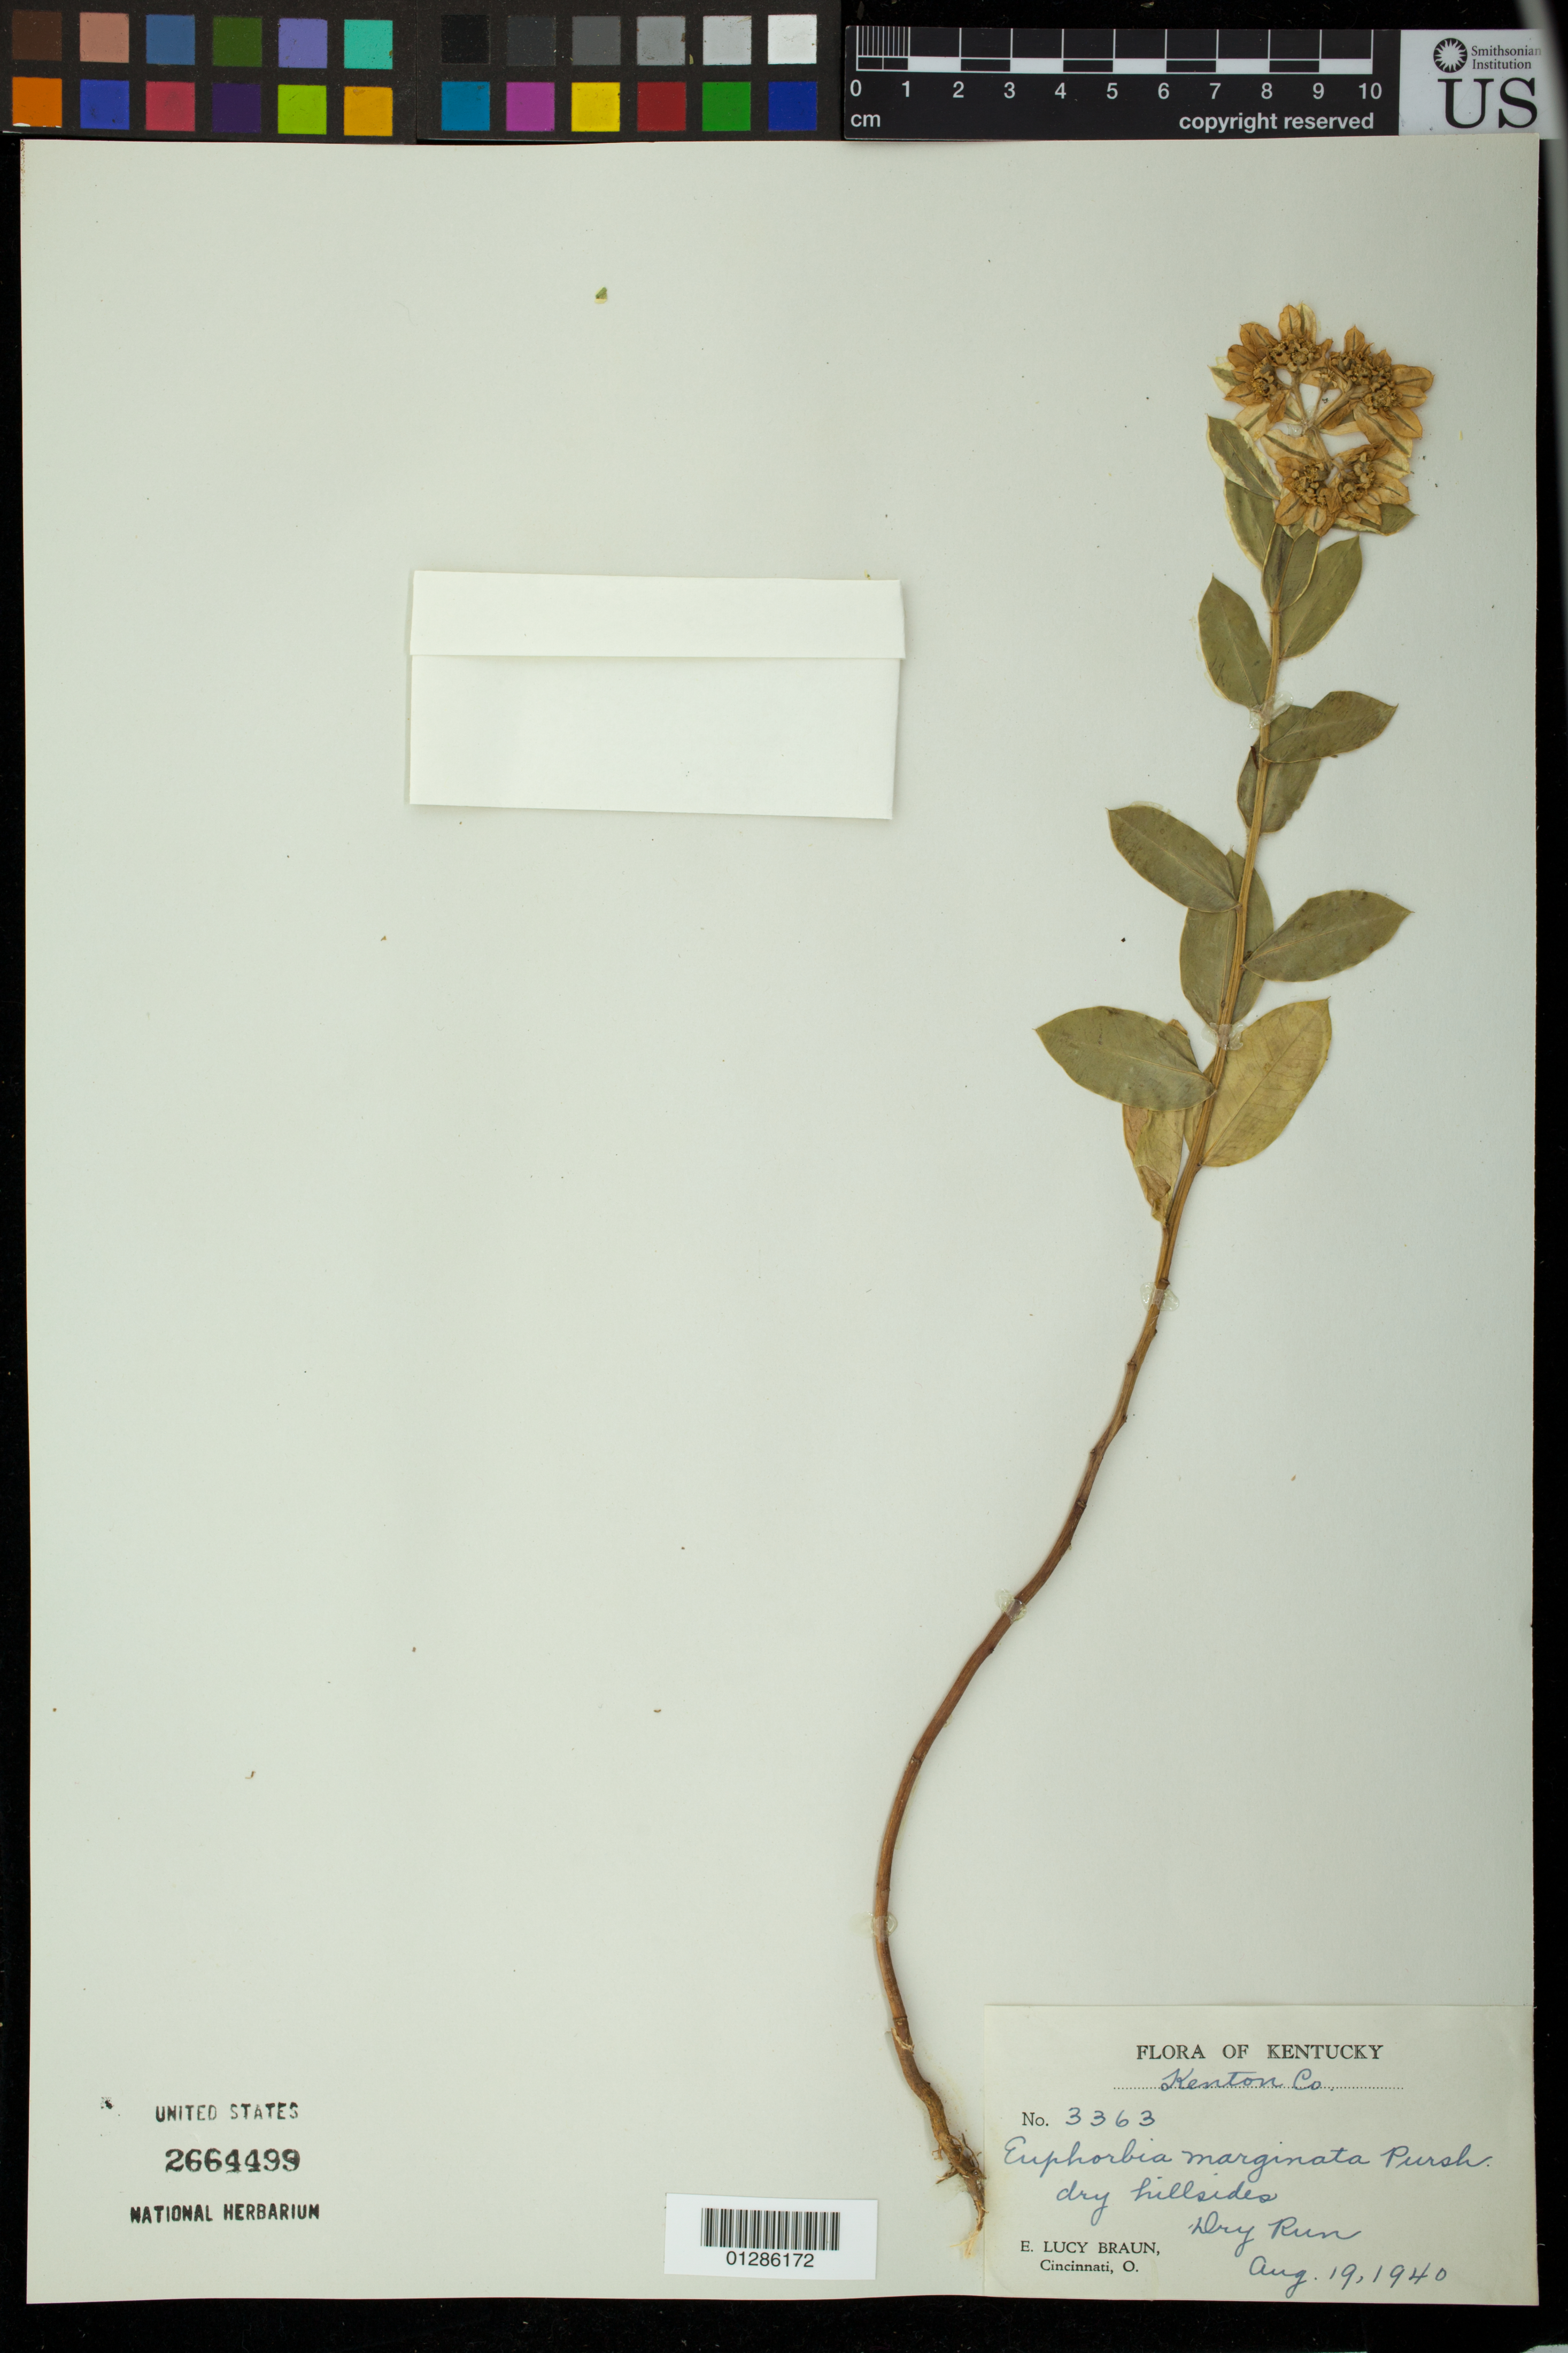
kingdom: Plantae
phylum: Tracheophyta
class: Magnoliopsida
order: Malpighiales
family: Euphorbiaceae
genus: Euphorbia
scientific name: Euphorbia marginata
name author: Pursh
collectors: E. L. Braun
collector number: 3363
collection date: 1940-08-19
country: United States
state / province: Kentucky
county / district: Kenton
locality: Dry hillsides. Dry run.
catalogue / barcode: US 2664499